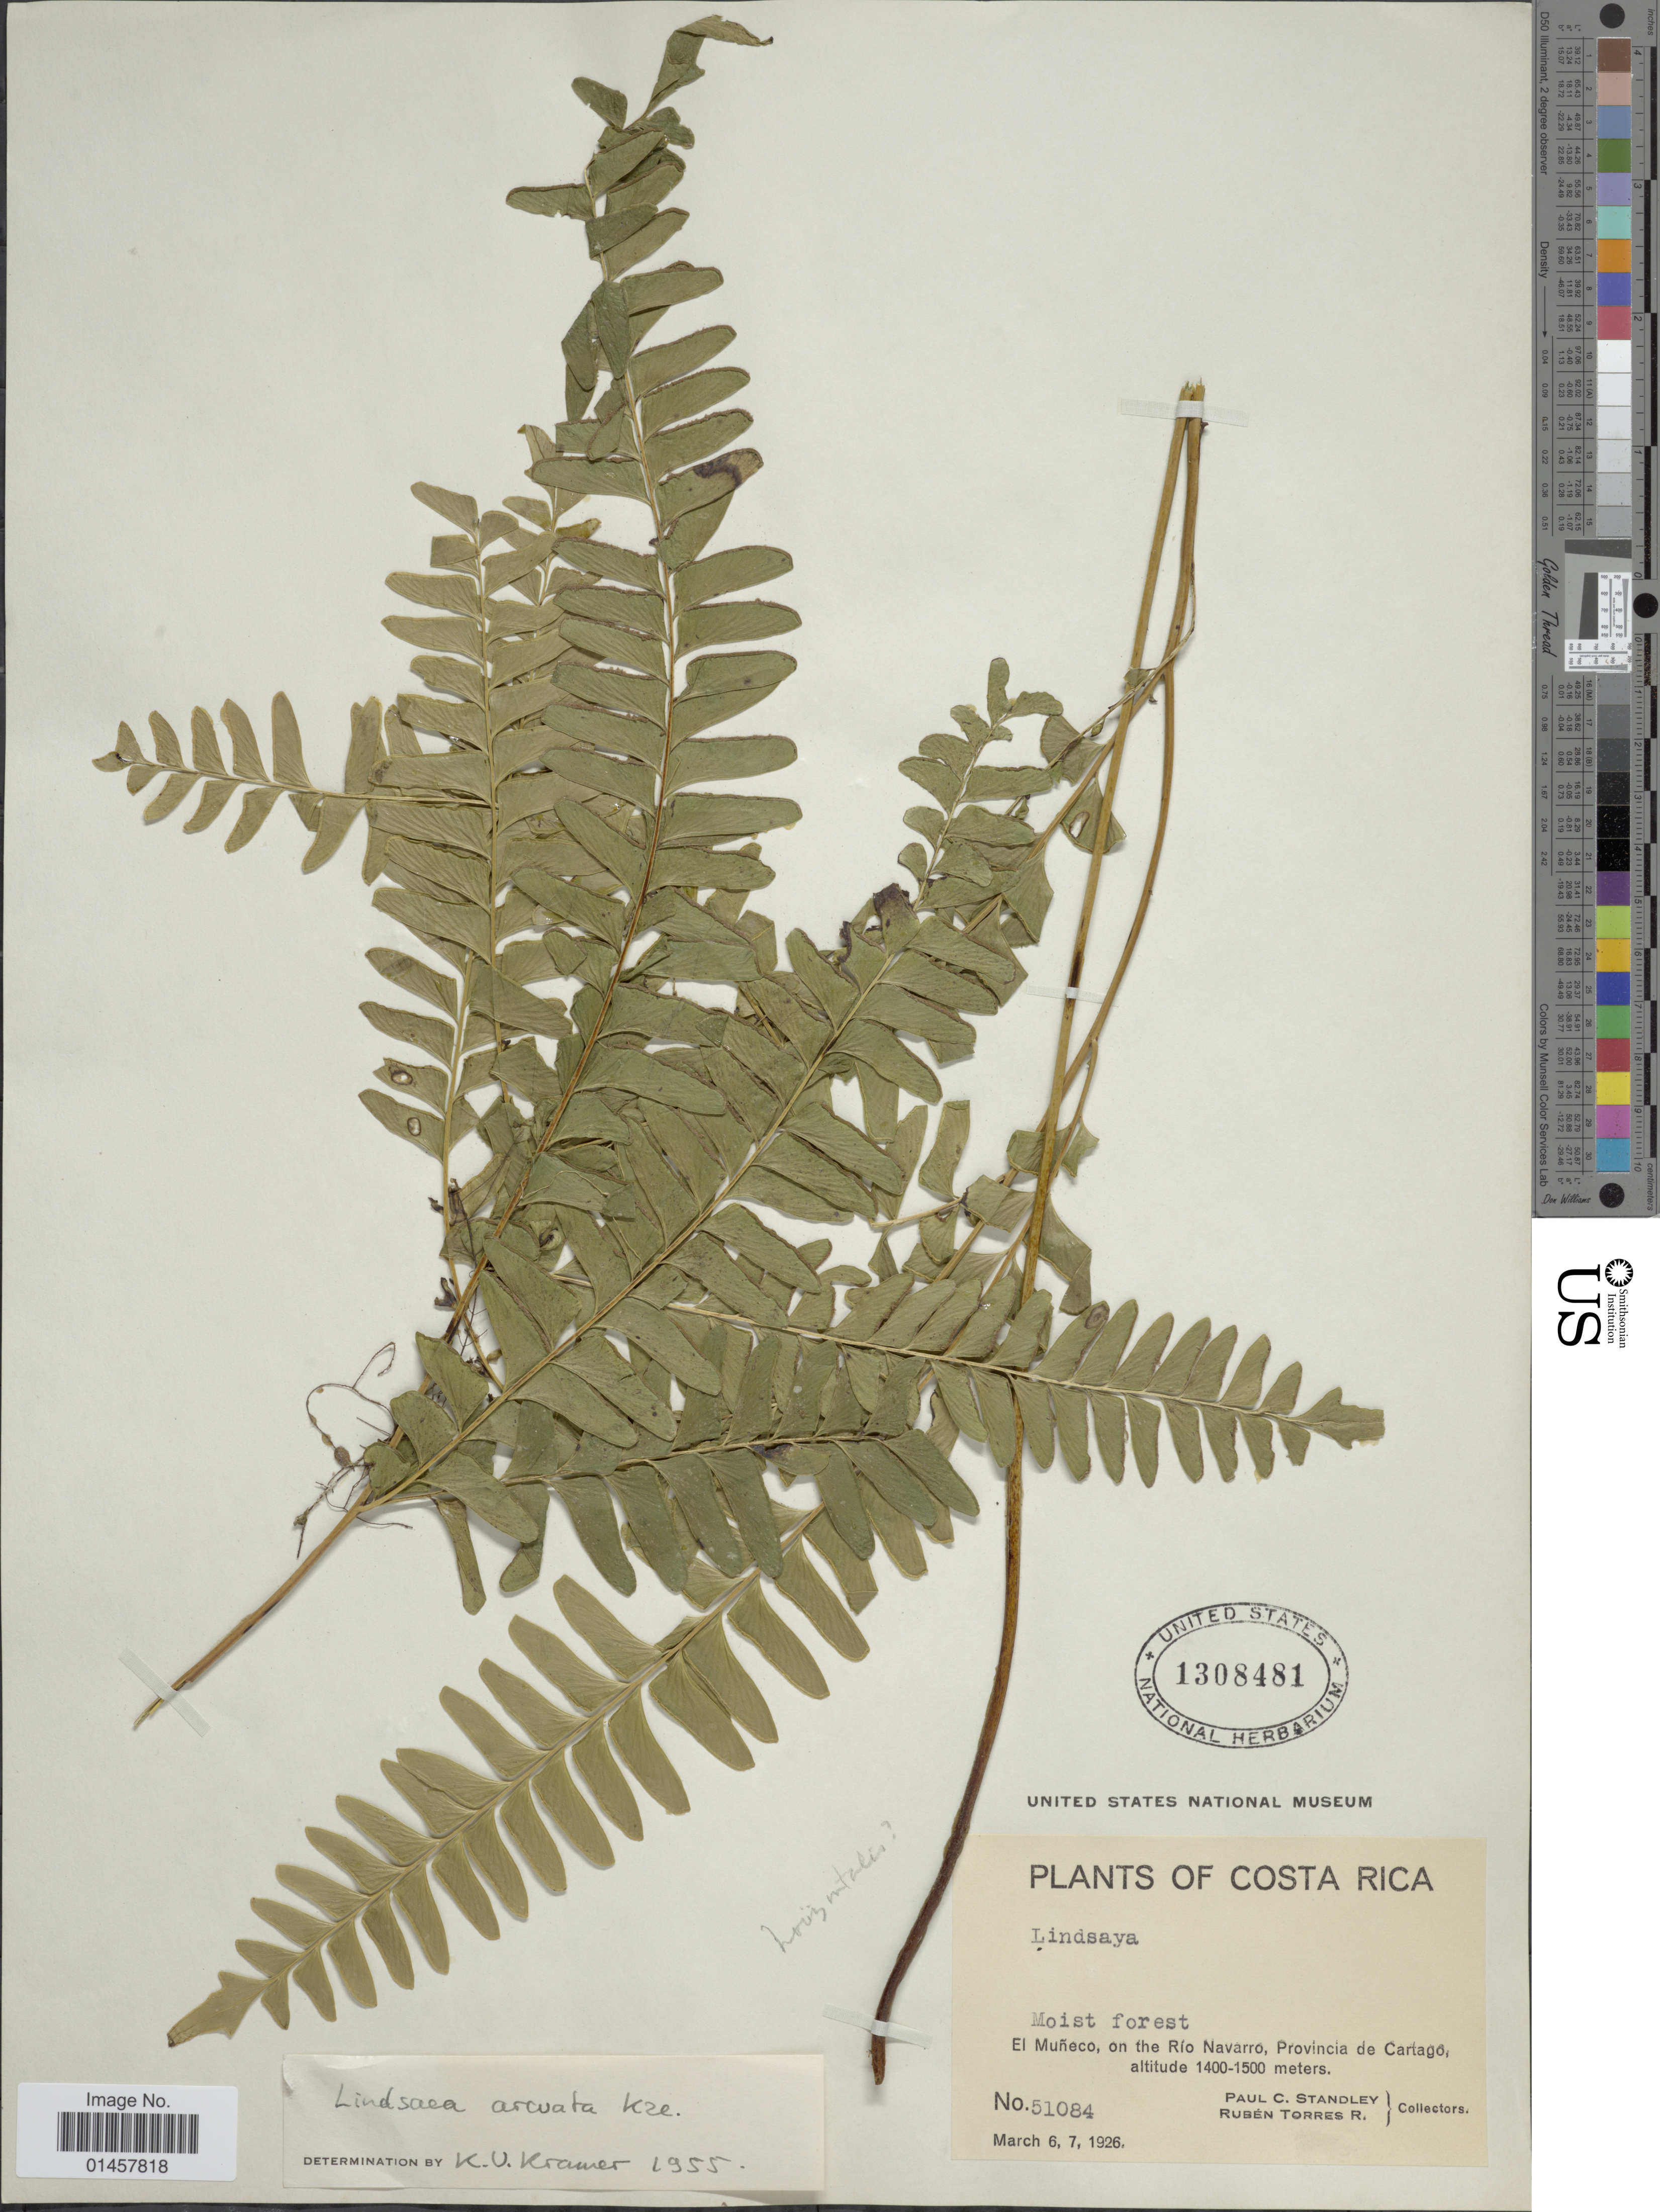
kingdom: Plantae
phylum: Tracheophyta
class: Polypodiopsida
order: Polypodiales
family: Lindsaeaceae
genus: Lindsaea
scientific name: Lindsaea arcuata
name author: Kunze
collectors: P. C. Standley & R. Torres R.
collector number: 51084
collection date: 1926-03-06/1926-03-07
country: Costa Rica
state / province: Cartago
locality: El Muneco, on the Rio Navarro, Provincia de cartago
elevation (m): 1400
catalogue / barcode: US 1308481